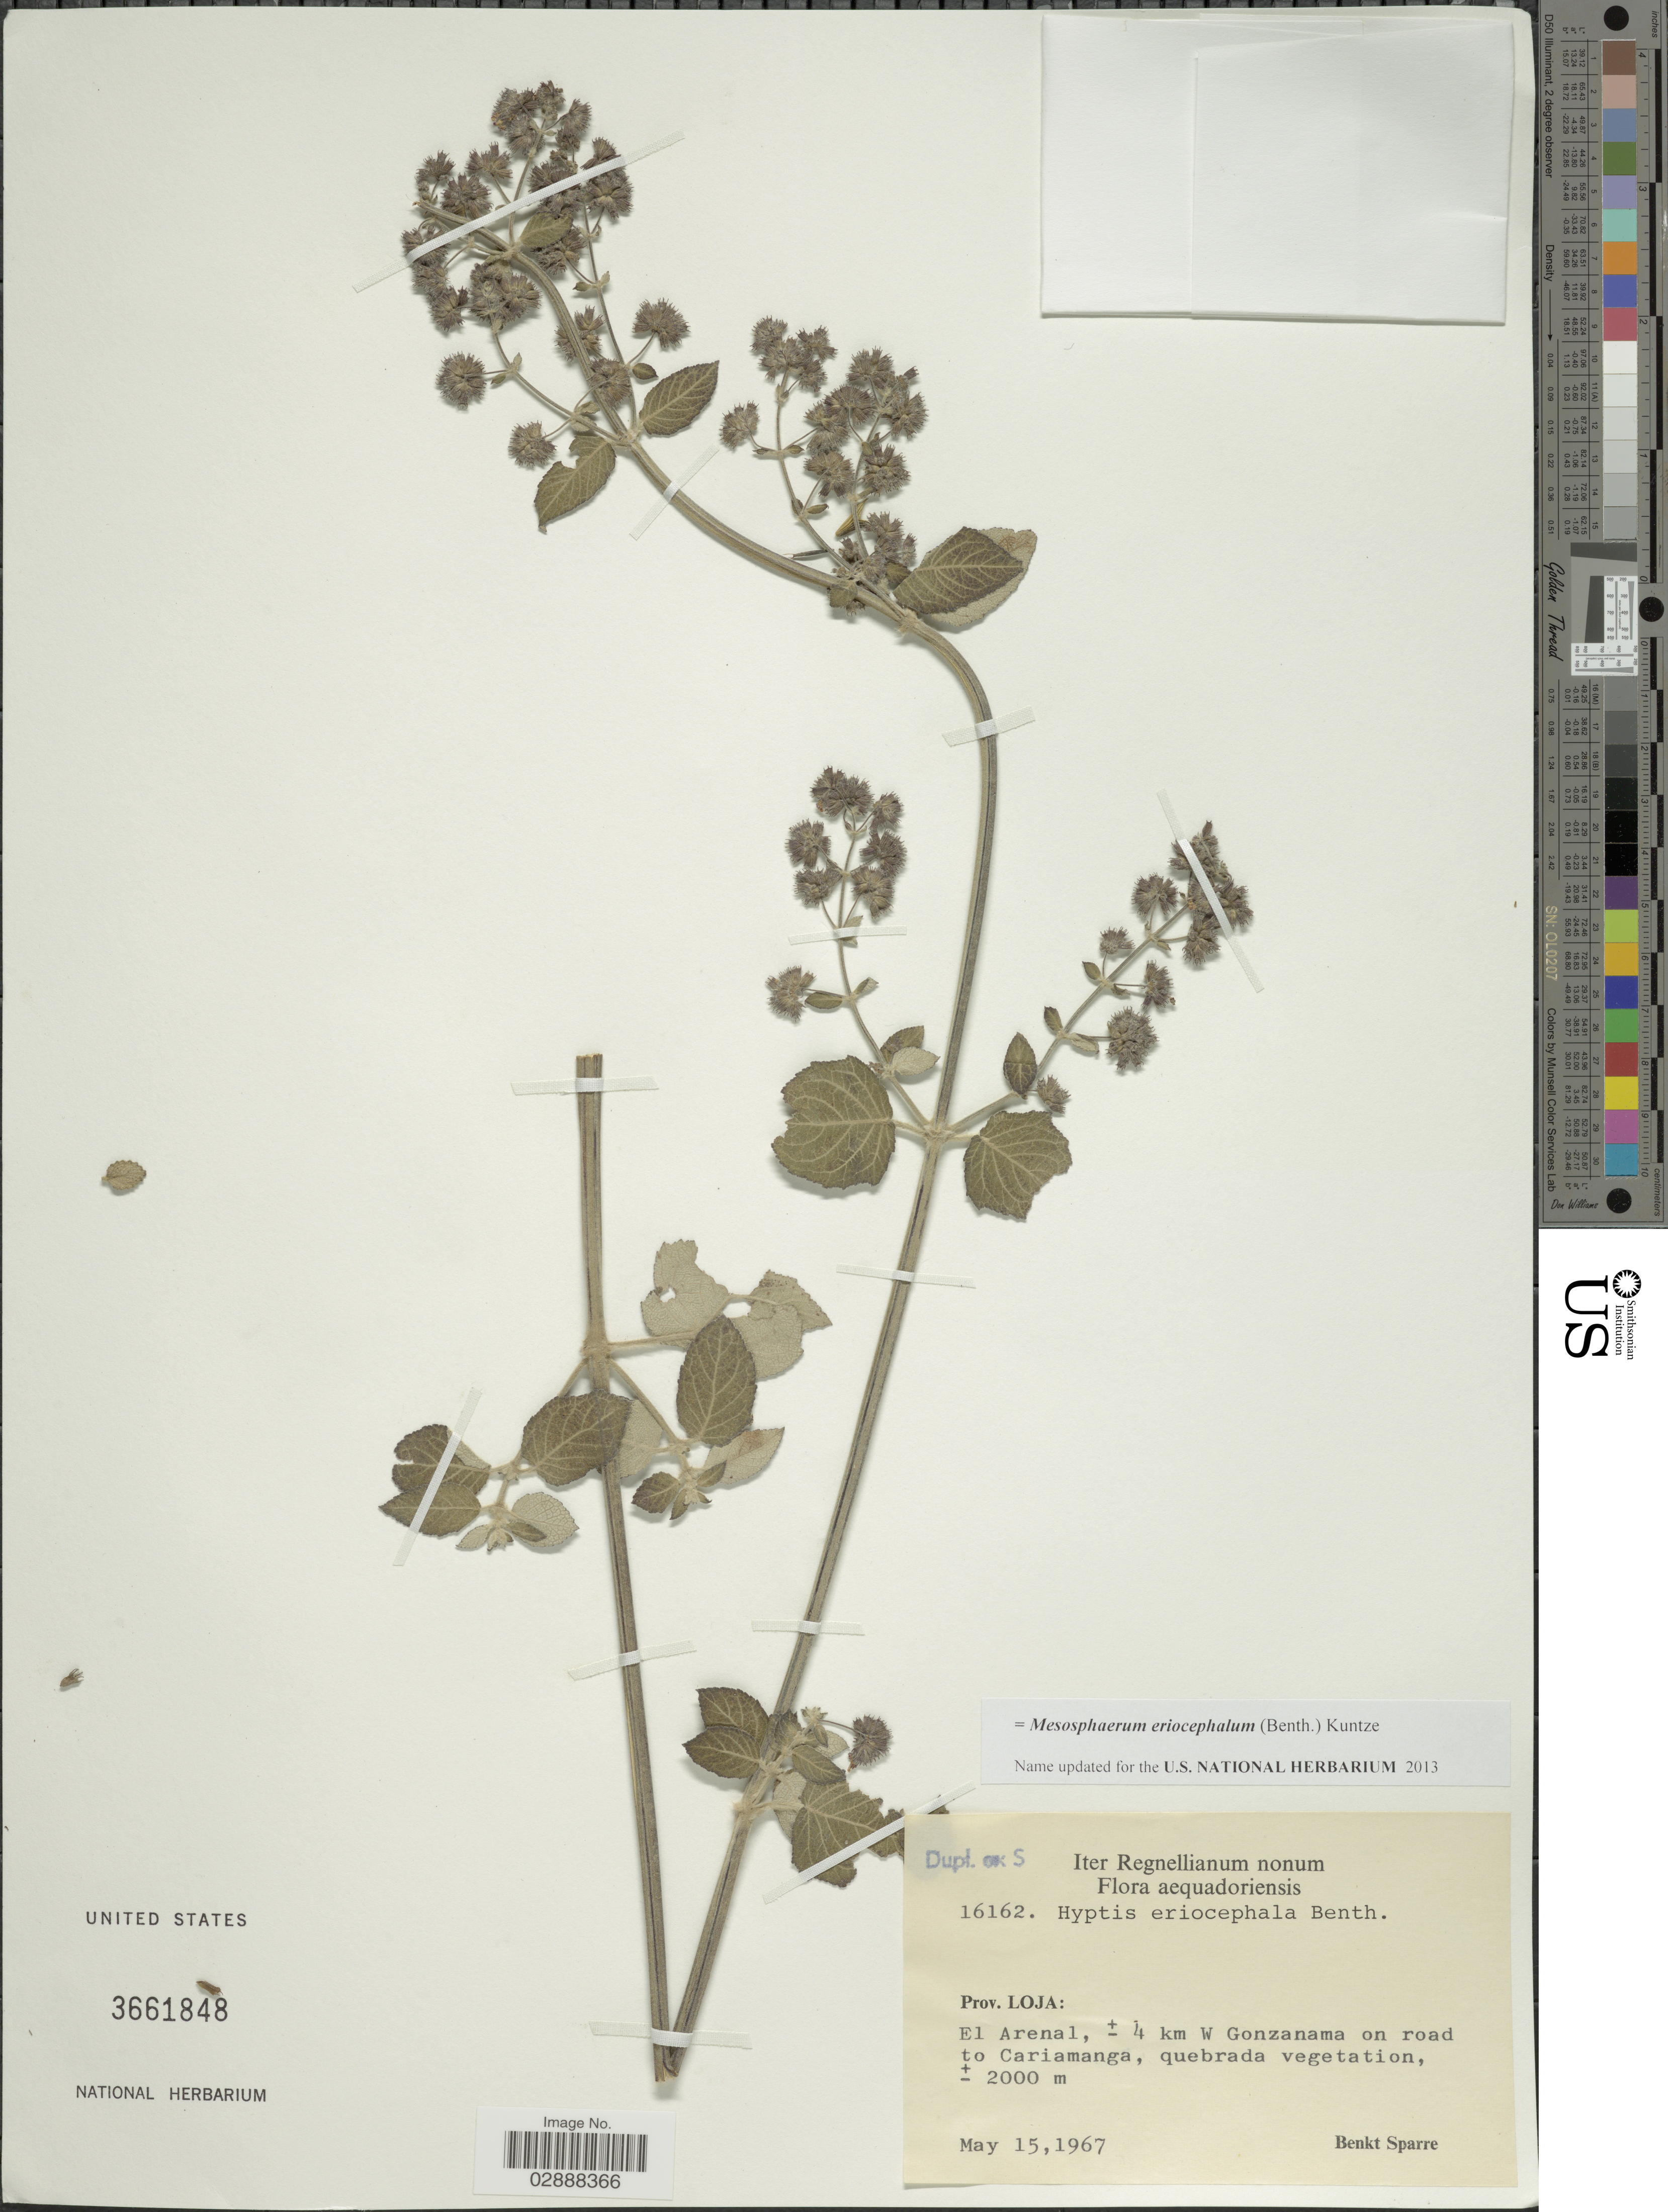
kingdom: Plantae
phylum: Tracheophyta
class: Magnoliopsida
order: Lamiales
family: Lamiaceae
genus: Mesosphaerum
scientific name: Mesosphaerum eriocephalum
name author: (Benth.) Kuntze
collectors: B. Sparre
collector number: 16162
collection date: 1967-05-15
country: Ecuador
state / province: Loja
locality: El Arenal, ± 4 km W Gonzanama on road to Cariamanga.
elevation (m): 2000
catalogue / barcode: US 3661848